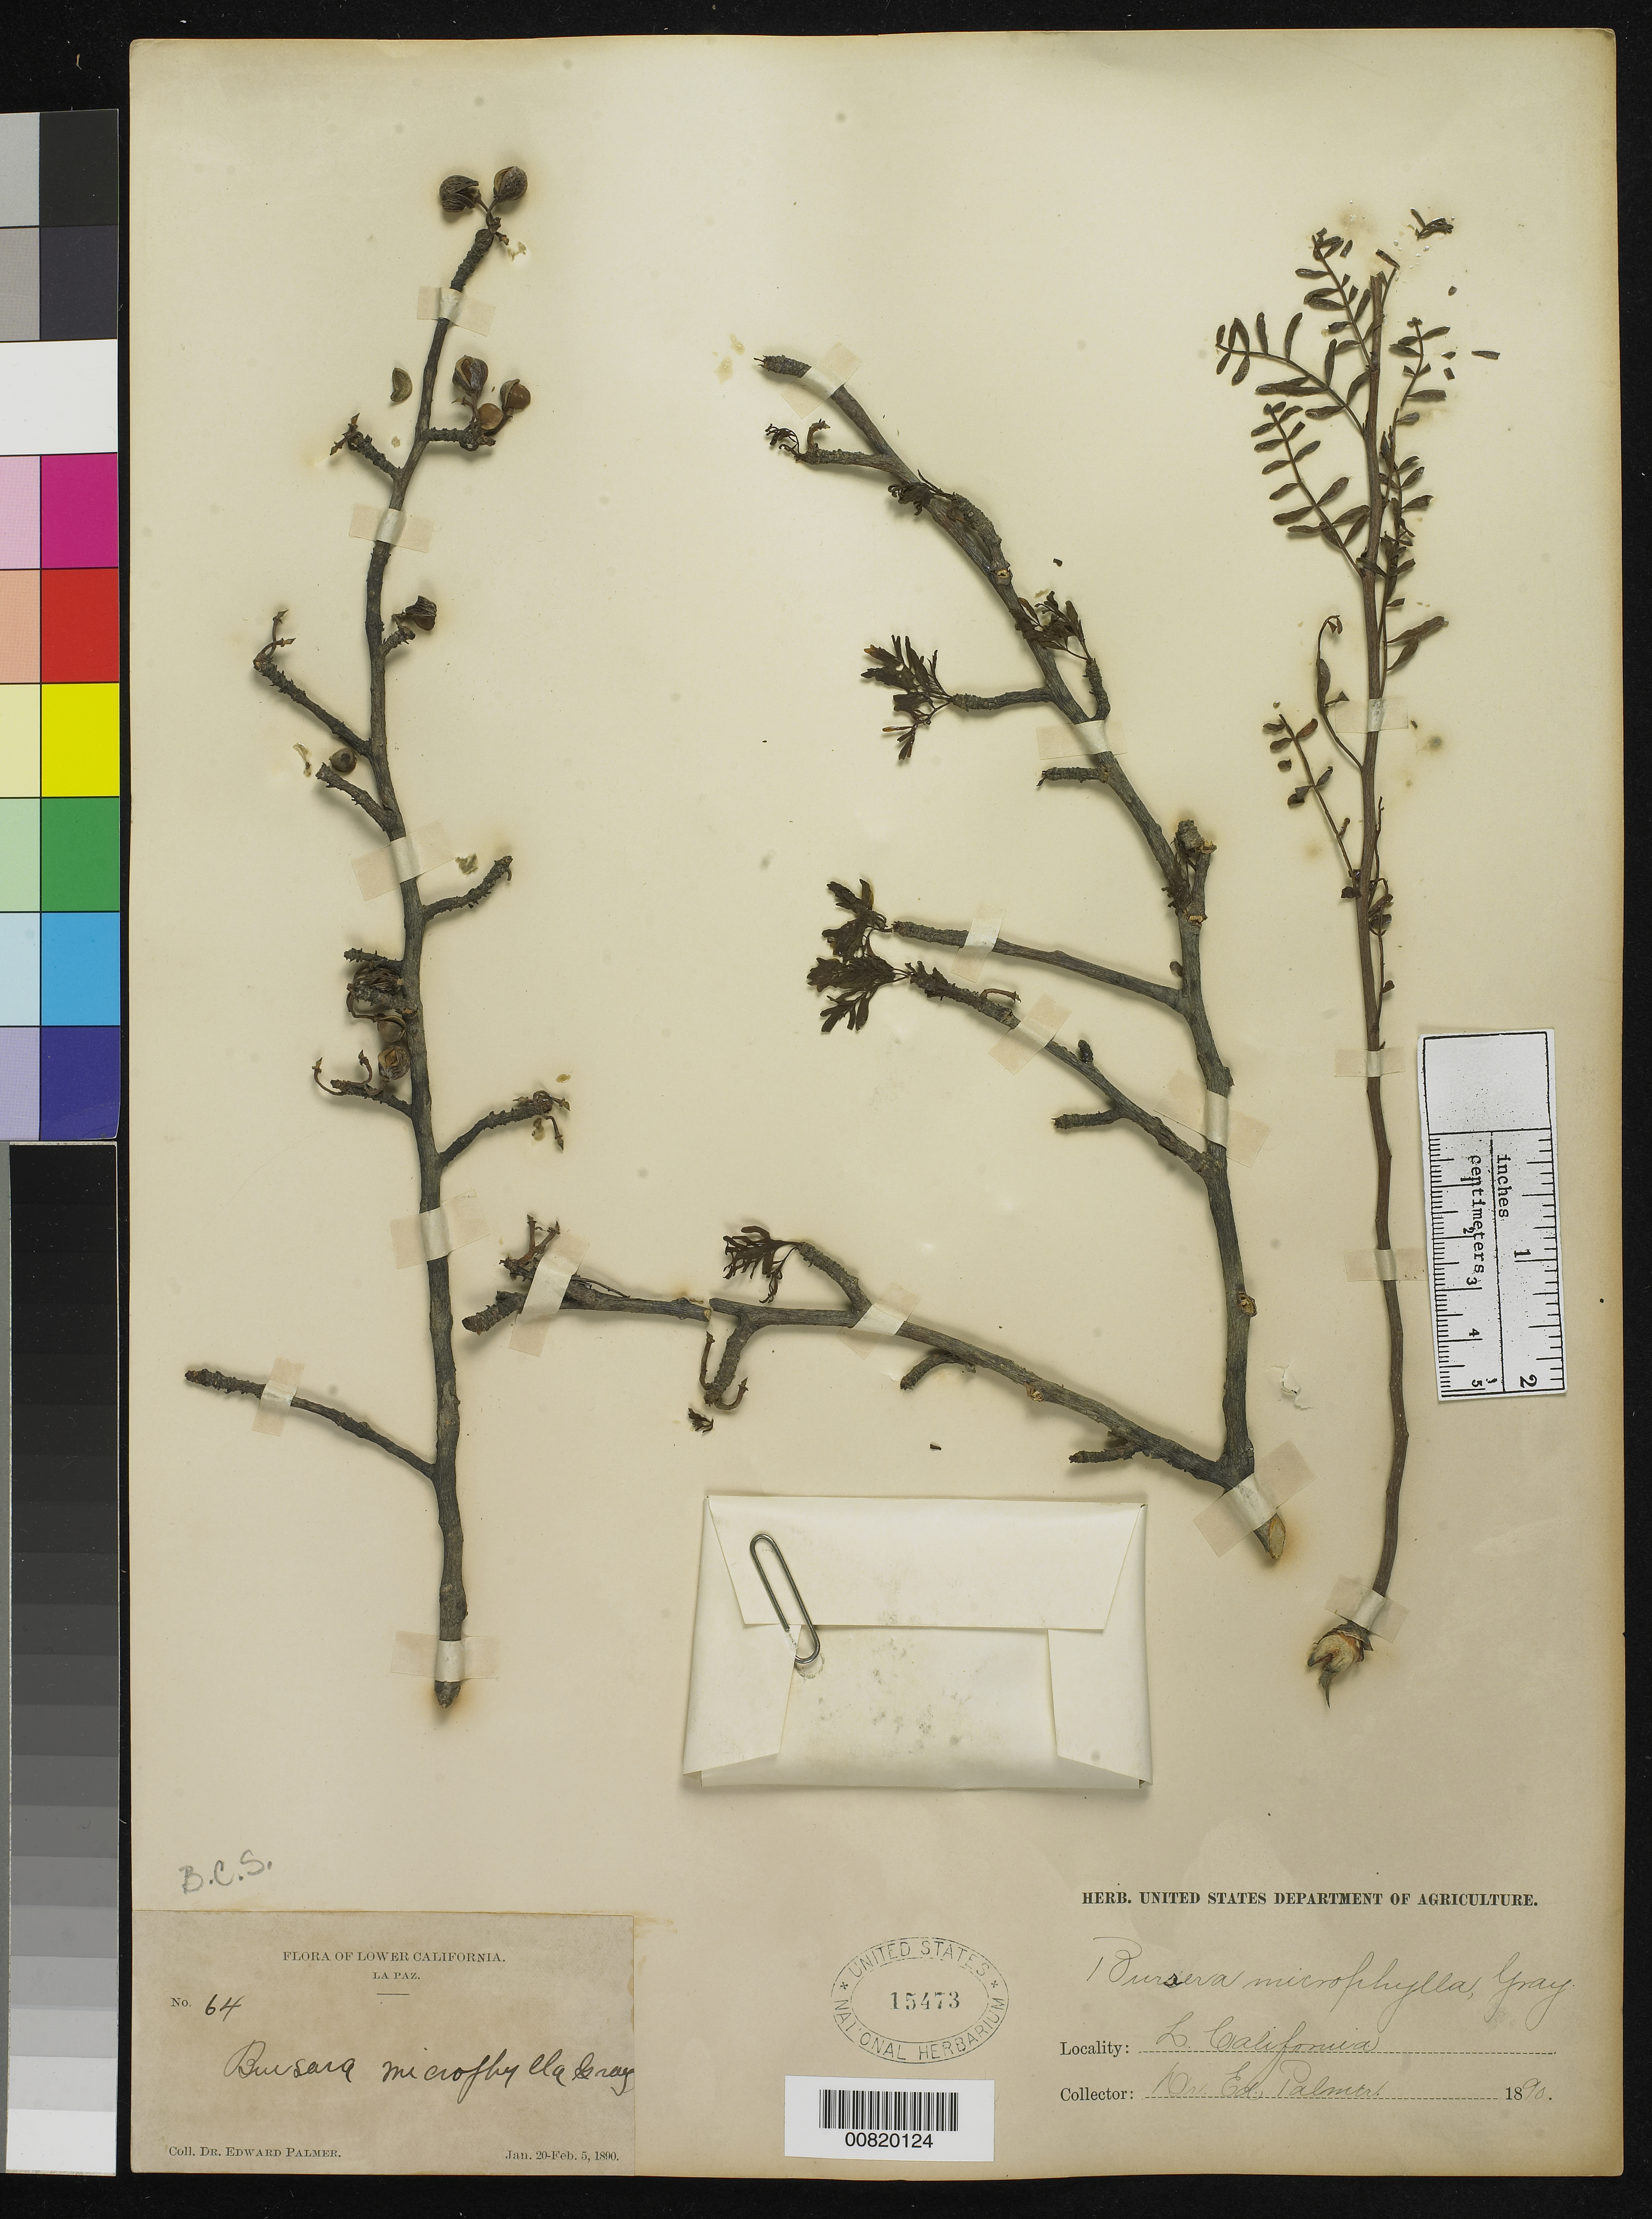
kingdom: Plantae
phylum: Tracheophyta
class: Magnoliopsida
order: Sapindales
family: Burseraceae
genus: Bursera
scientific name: Bursera microphylla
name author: A. Gray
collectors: E. Palmer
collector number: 64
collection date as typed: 20 Jan 1890 to 05 Feb 1890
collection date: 1890-01-20/1890-02-05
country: Mexico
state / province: Baja California Sur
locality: La Paz, Baja California Sur.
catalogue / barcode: US 15473